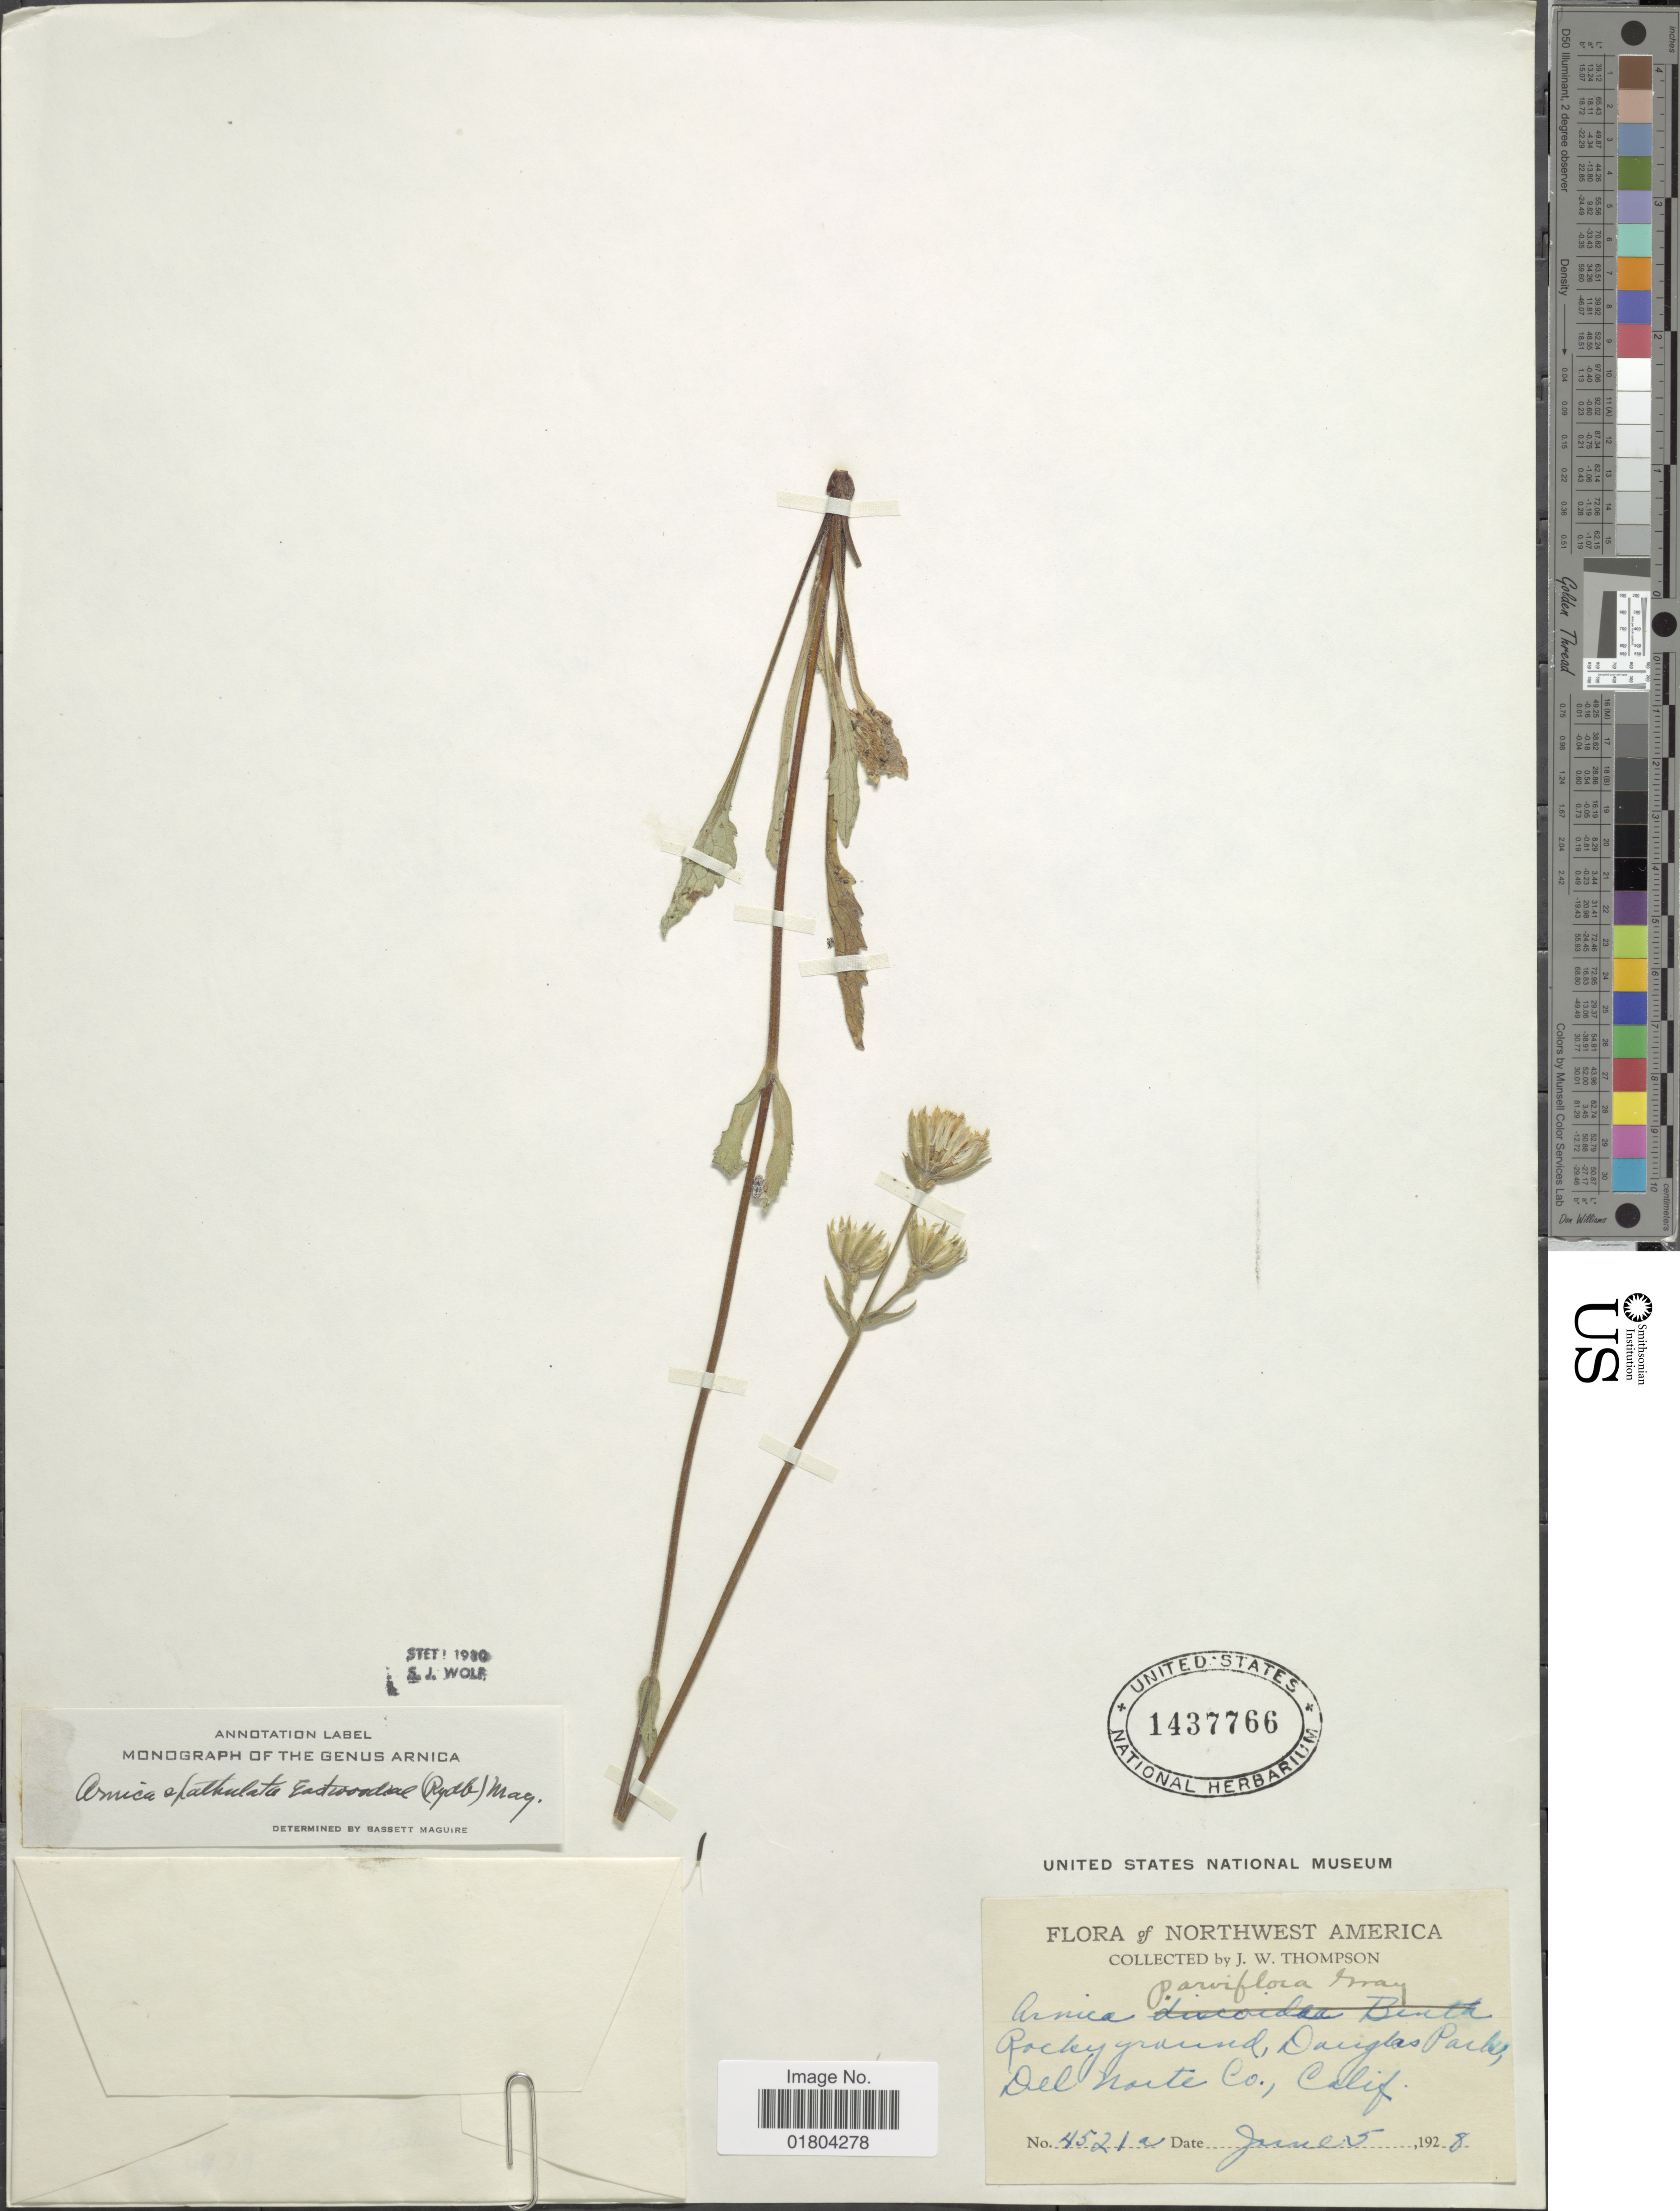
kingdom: Plantae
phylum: Tracheophyta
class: Magnoliopsida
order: Asterales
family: Asteraceae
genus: Arnica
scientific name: Arnica spathulata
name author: Greene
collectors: J. W. Thompson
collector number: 4521a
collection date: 1928-06-05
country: United States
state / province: California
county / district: Del Norte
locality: Northwest America, Rocky ground, Douglas Parks, Del Norte Co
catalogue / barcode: US 1437766